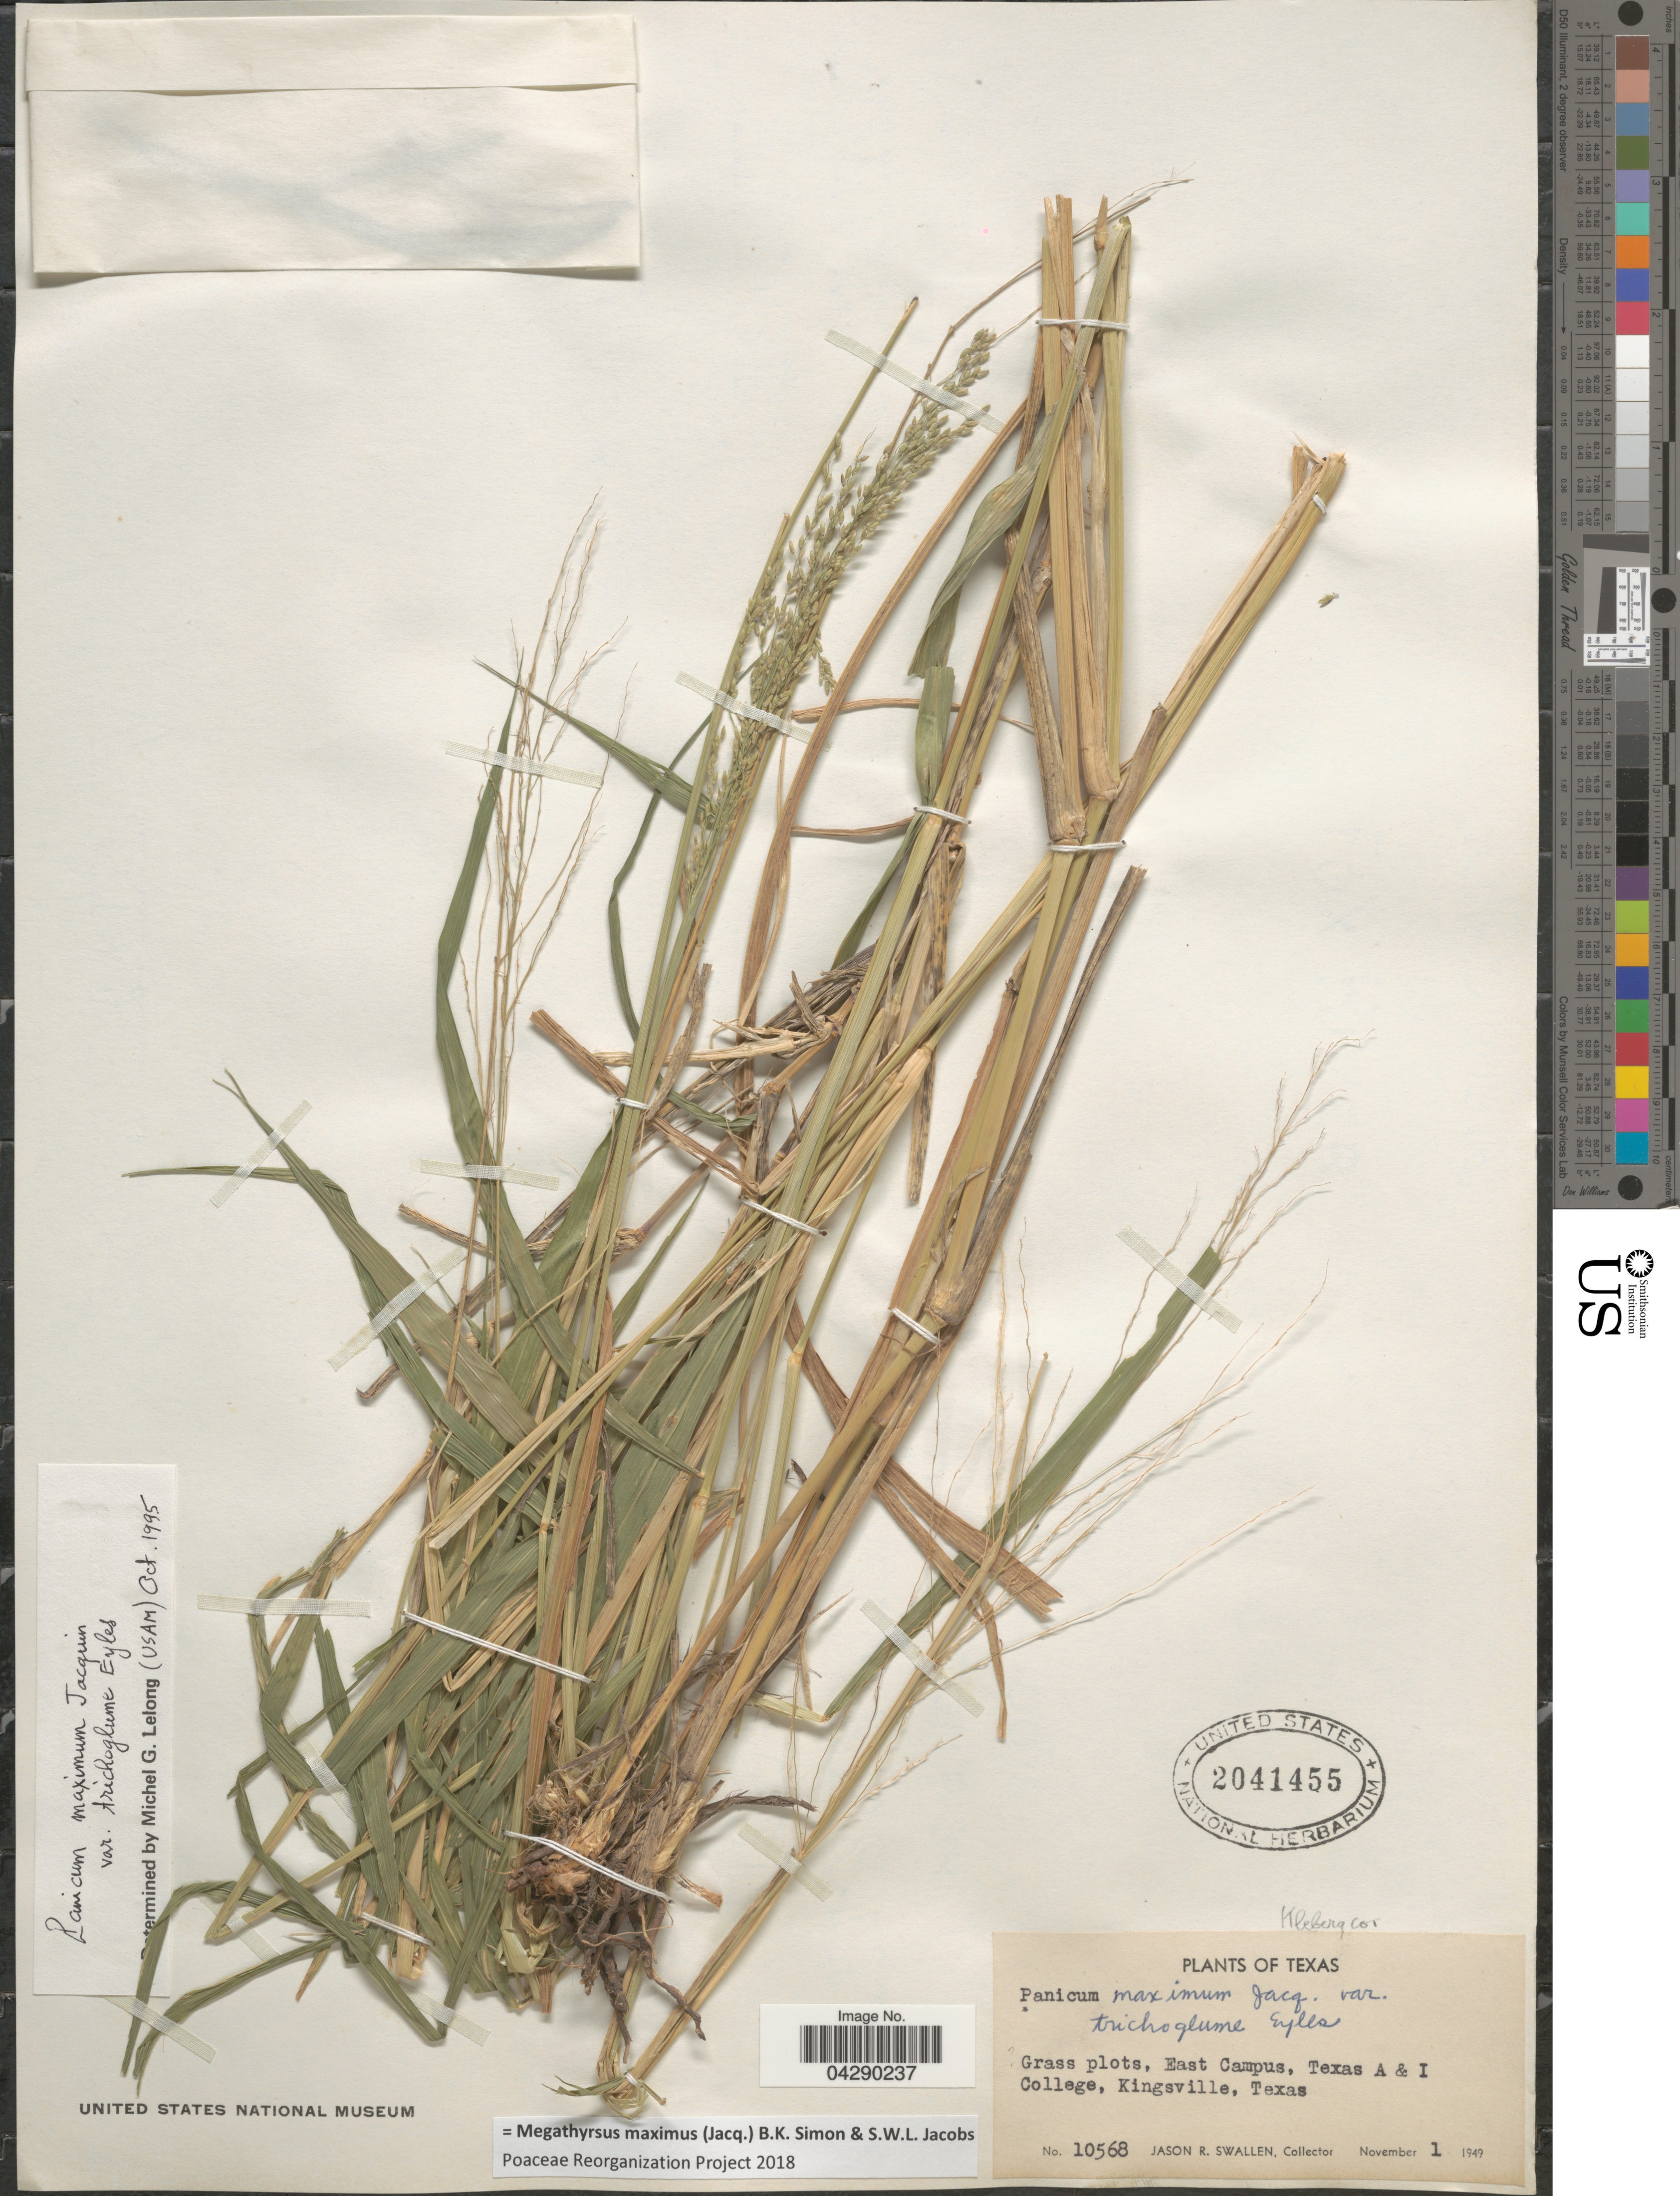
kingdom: Plantae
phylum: Tracheophyta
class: Liliopsida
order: Poales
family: Poaceae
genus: Megathyrsus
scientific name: Megathyrsus maximus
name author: (Jacq.) B.K. Simon & S.W.L. Jacobs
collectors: J. R. Swallen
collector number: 10568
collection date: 1949-11-01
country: United States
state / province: Texas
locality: Kleberg Co. Grass plots, East Campus, Texas A & I College, Kingsville.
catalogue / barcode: US 2041455